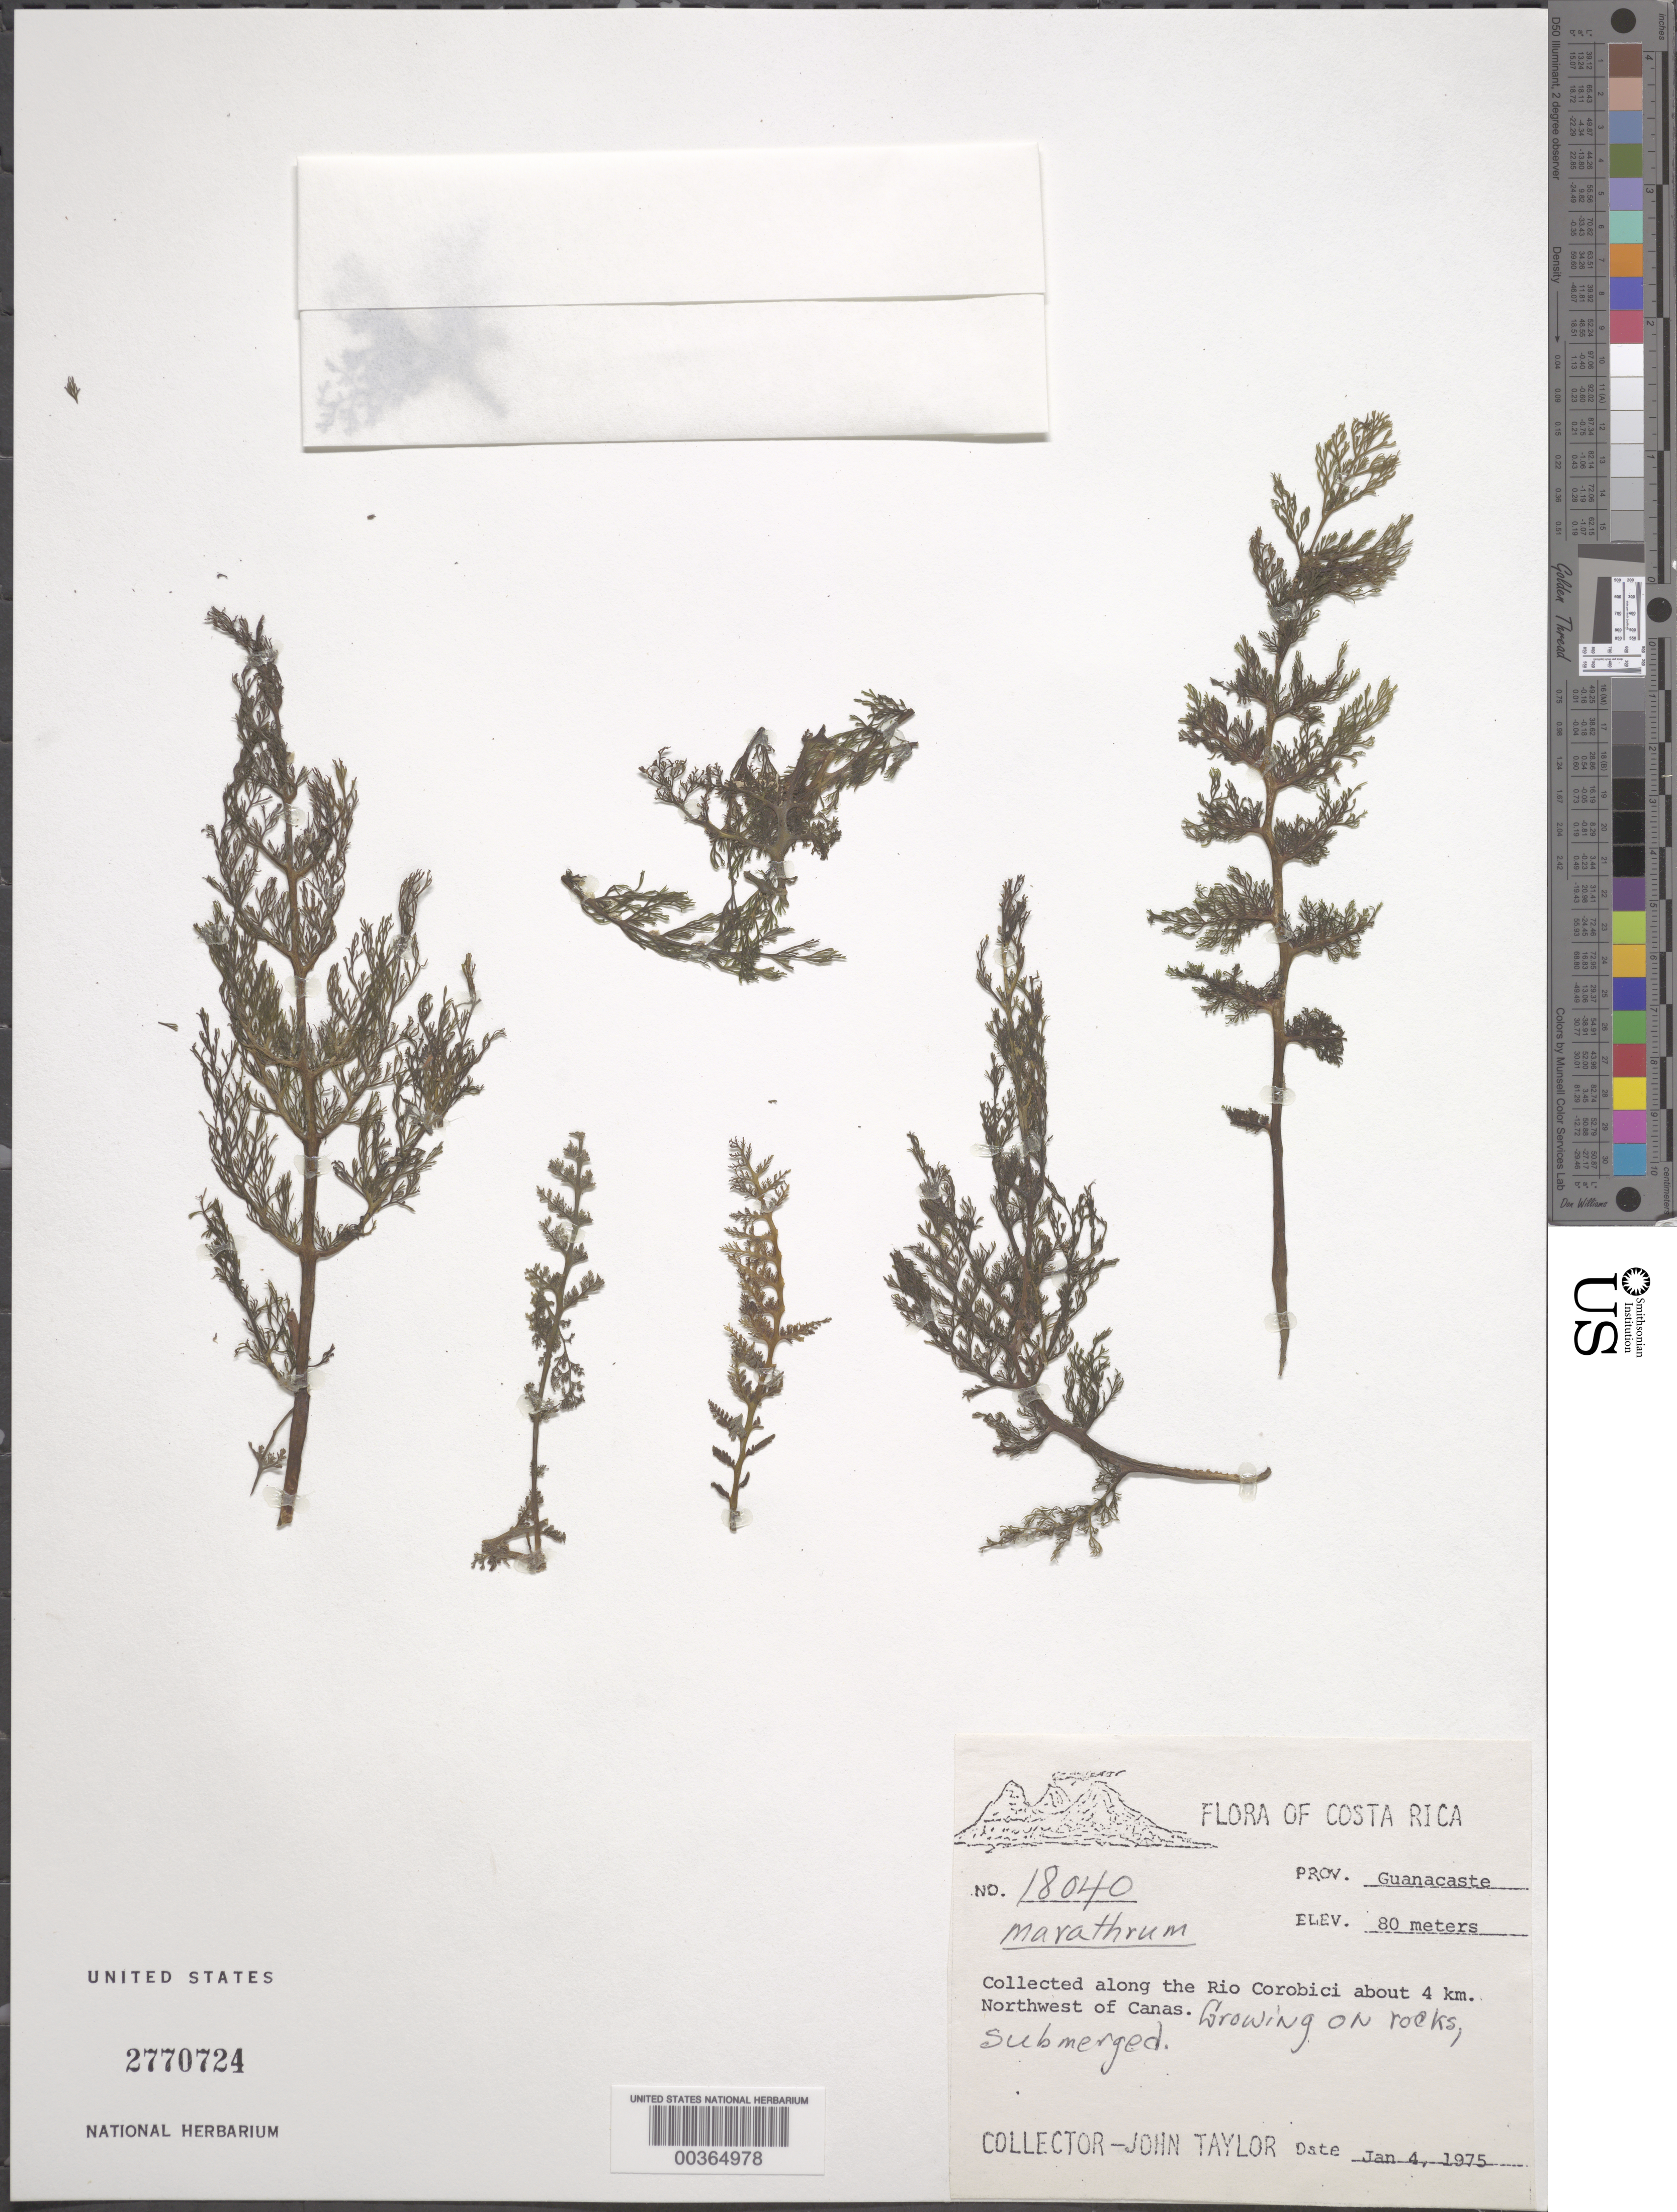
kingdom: Plantae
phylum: Tracheophyta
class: Magnoliopsida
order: Malpighiales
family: Podostemaceae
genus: Marathrum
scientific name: Marathrum sp.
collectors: J. Taylor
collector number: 18040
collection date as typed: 04 Jan 1975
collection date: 1975-01-04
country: Costa Rica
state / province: Guanacaste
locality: Rio Corobici, NW of Canas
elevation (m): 80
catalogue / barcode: US 2770724